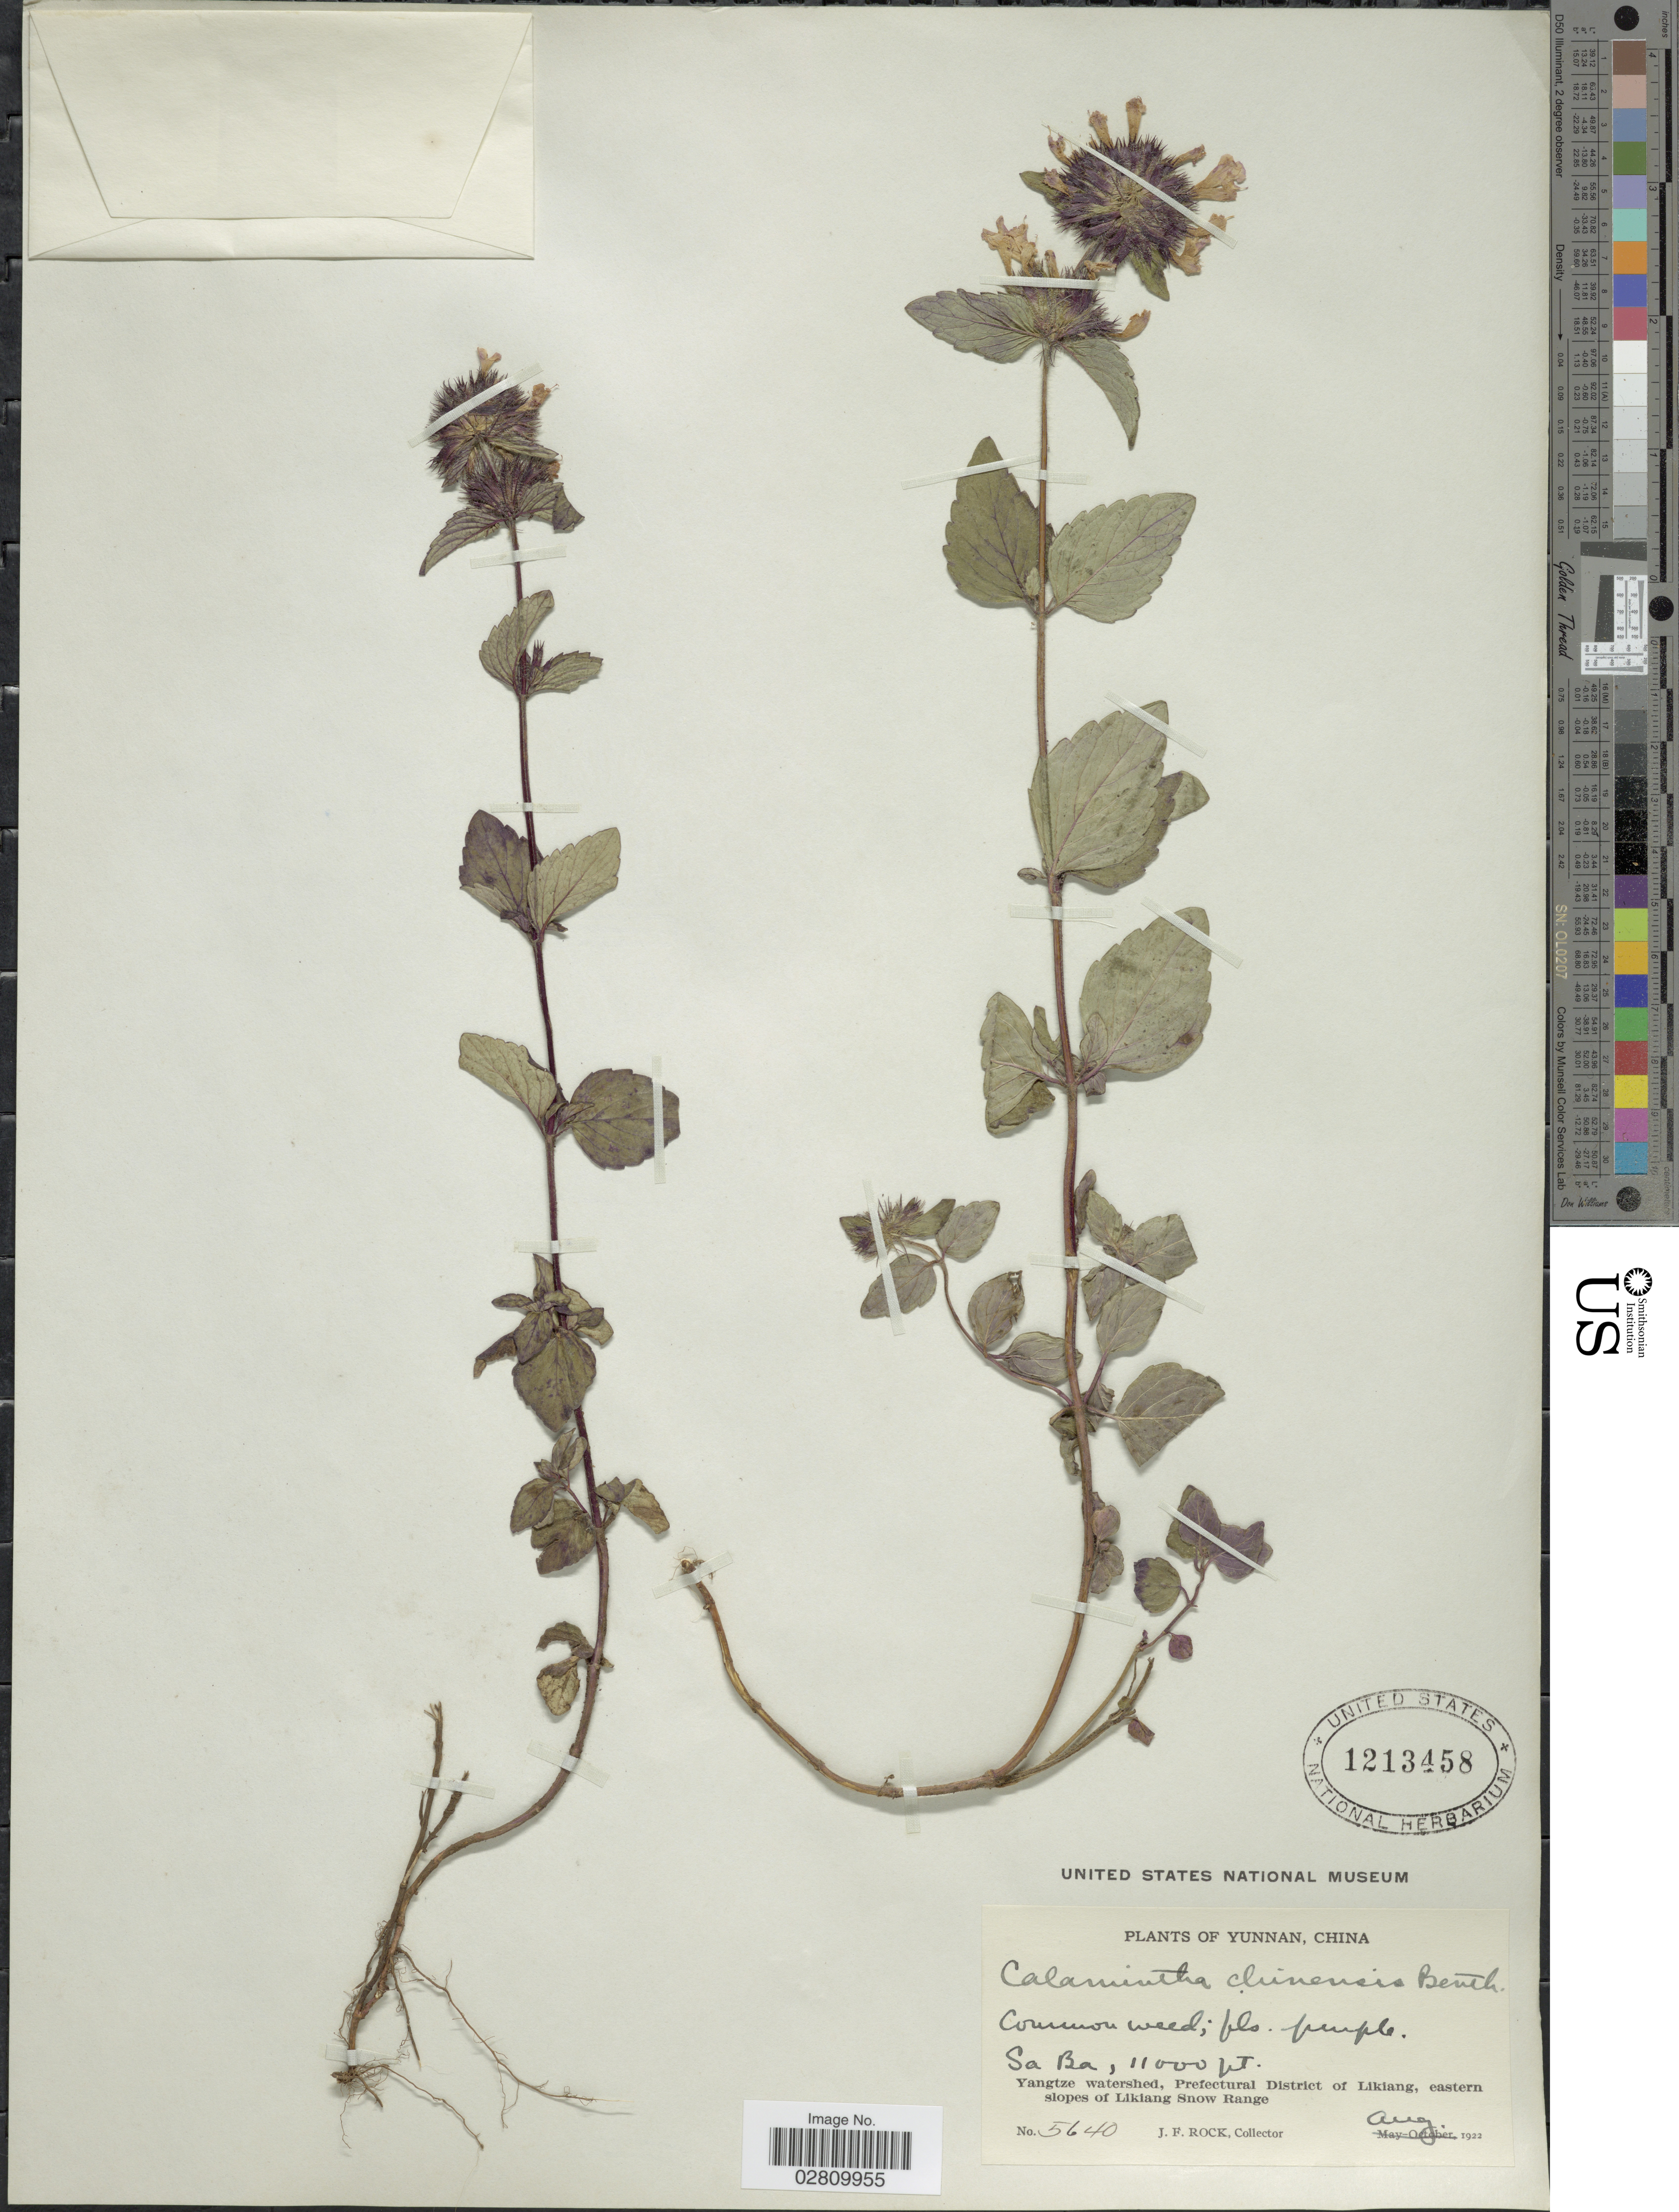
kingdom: Plantae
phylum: Tracheophyta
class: Magnoliopsida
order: Lamiales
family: Lamiaceae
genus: Calamintha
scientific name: Calamintha chinensis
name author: Benth.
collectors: J. Rock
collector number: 5640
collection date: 1922-08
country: China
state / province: Yunnan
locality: Sa Ba. Yangtze watershed, Prefectural District of Likiang, eastern slopes of Likiang Snow Range.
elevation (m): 3353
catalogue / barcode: US 1213458